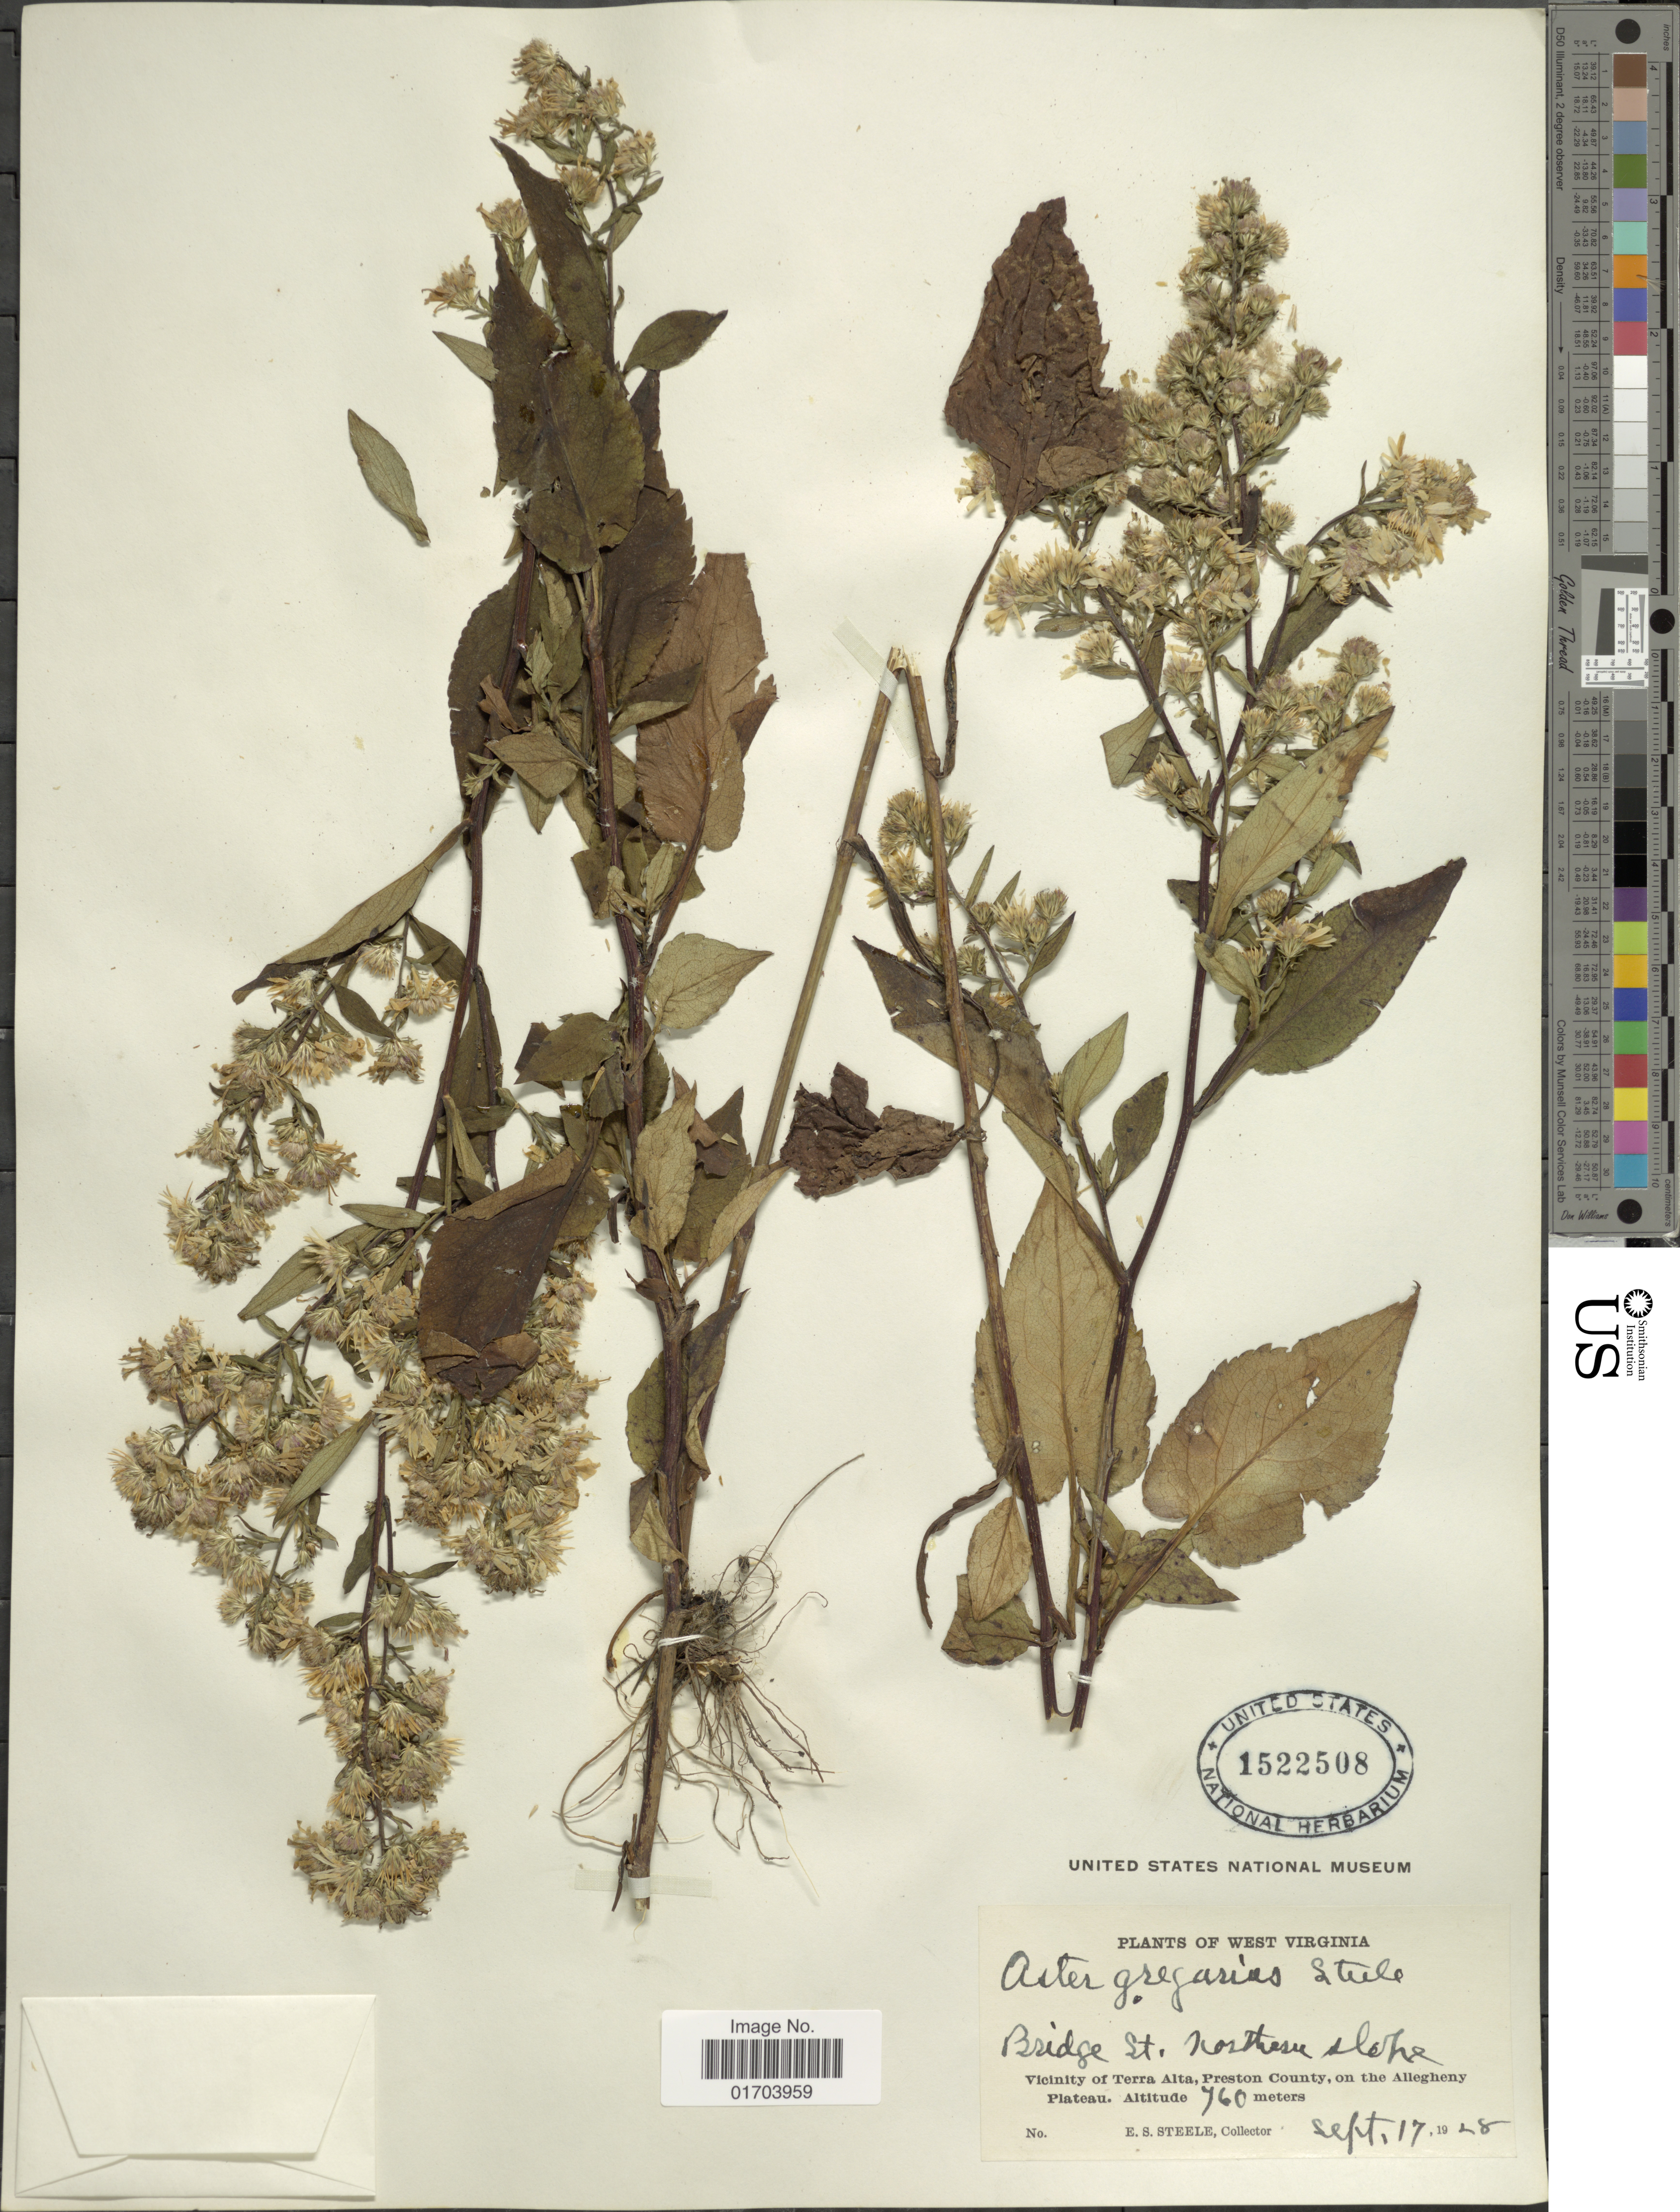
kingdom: Plantae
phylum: Tracheophyta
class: Magnoliopsida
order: Asterales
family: Asteraceae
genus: Aster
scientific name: Aster gregarius E.S. Steele sp. nov. ined.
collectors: E. Steele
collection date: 1928-09-17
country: United States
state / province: West Virginia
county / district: Preston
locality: Bridge St., Northern slope, Vicinity of Terra Alta, Preston County, on the Allegheny Plateau.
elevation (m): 760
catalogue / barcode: US 1522508